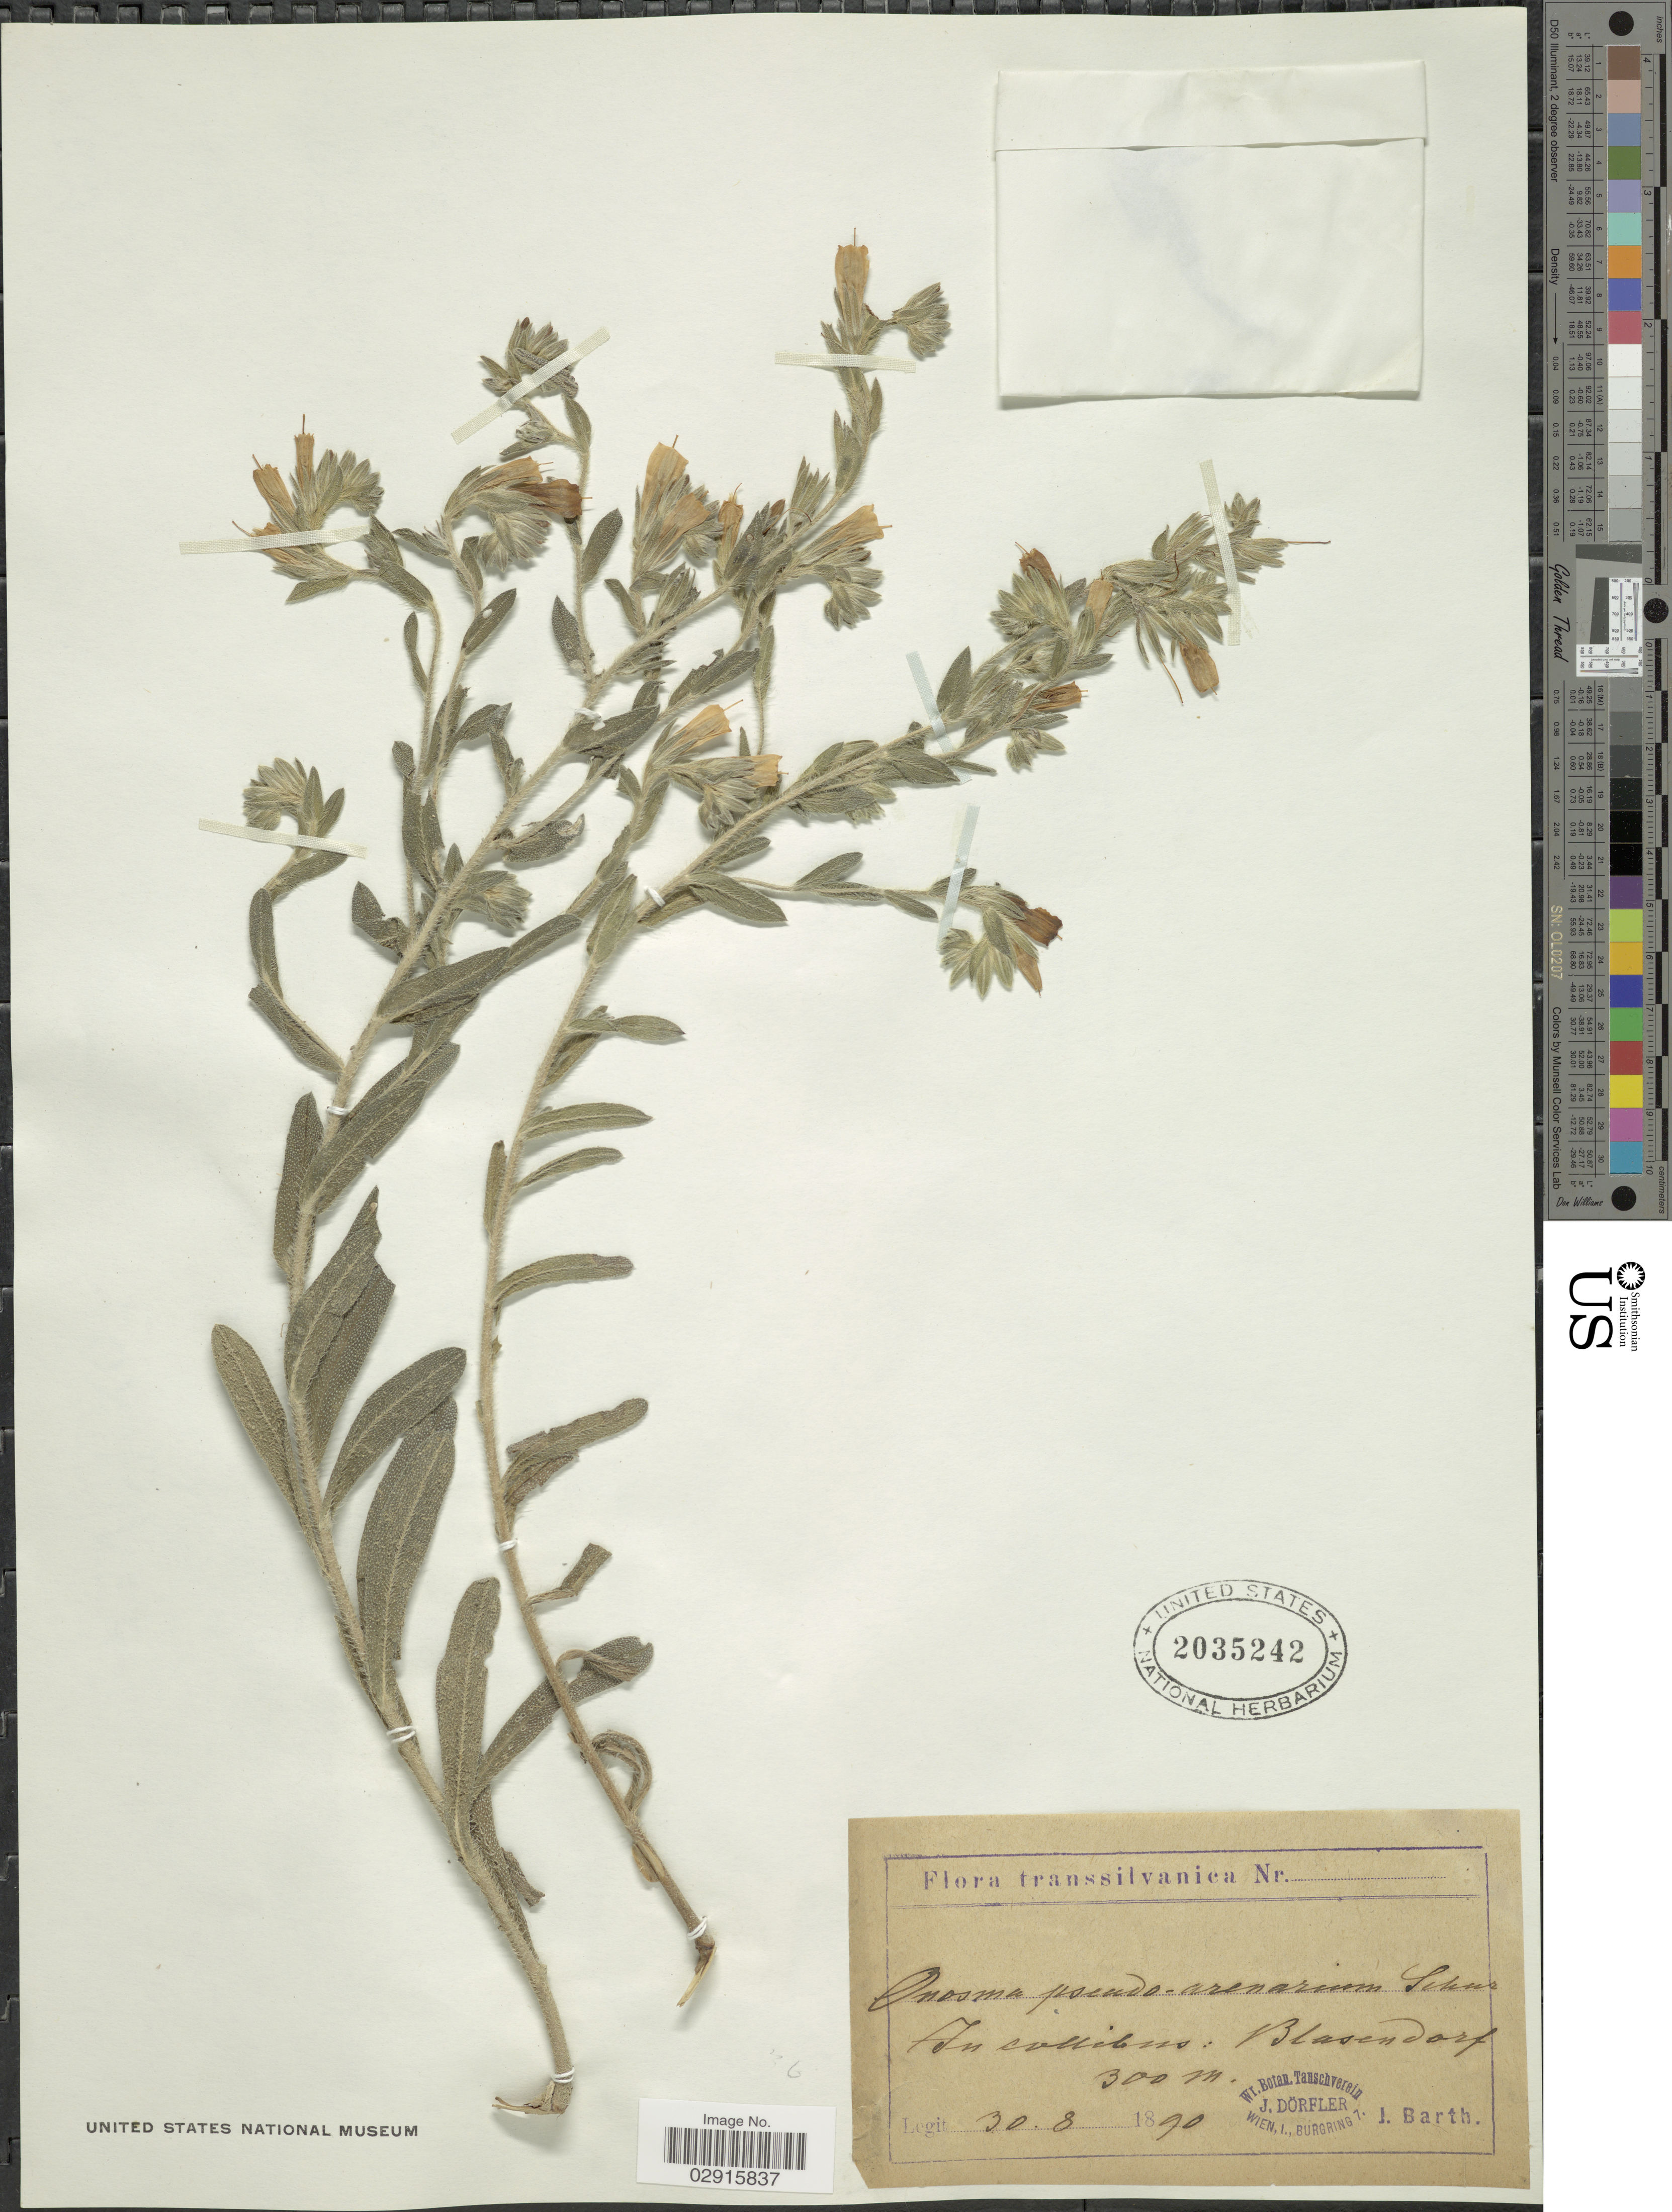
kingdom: Plantae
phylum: Tracheophyta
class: Magnoliopsida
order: Boraginales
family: Boraginaceae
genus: Onosma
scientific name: Onosma pseudoarenaria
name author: Schur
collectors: J. Barth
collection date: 1890-08-30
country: Romania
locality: Transsilvanica. In collibus: Blasendorf.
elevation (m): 300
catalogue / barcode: US 2035242